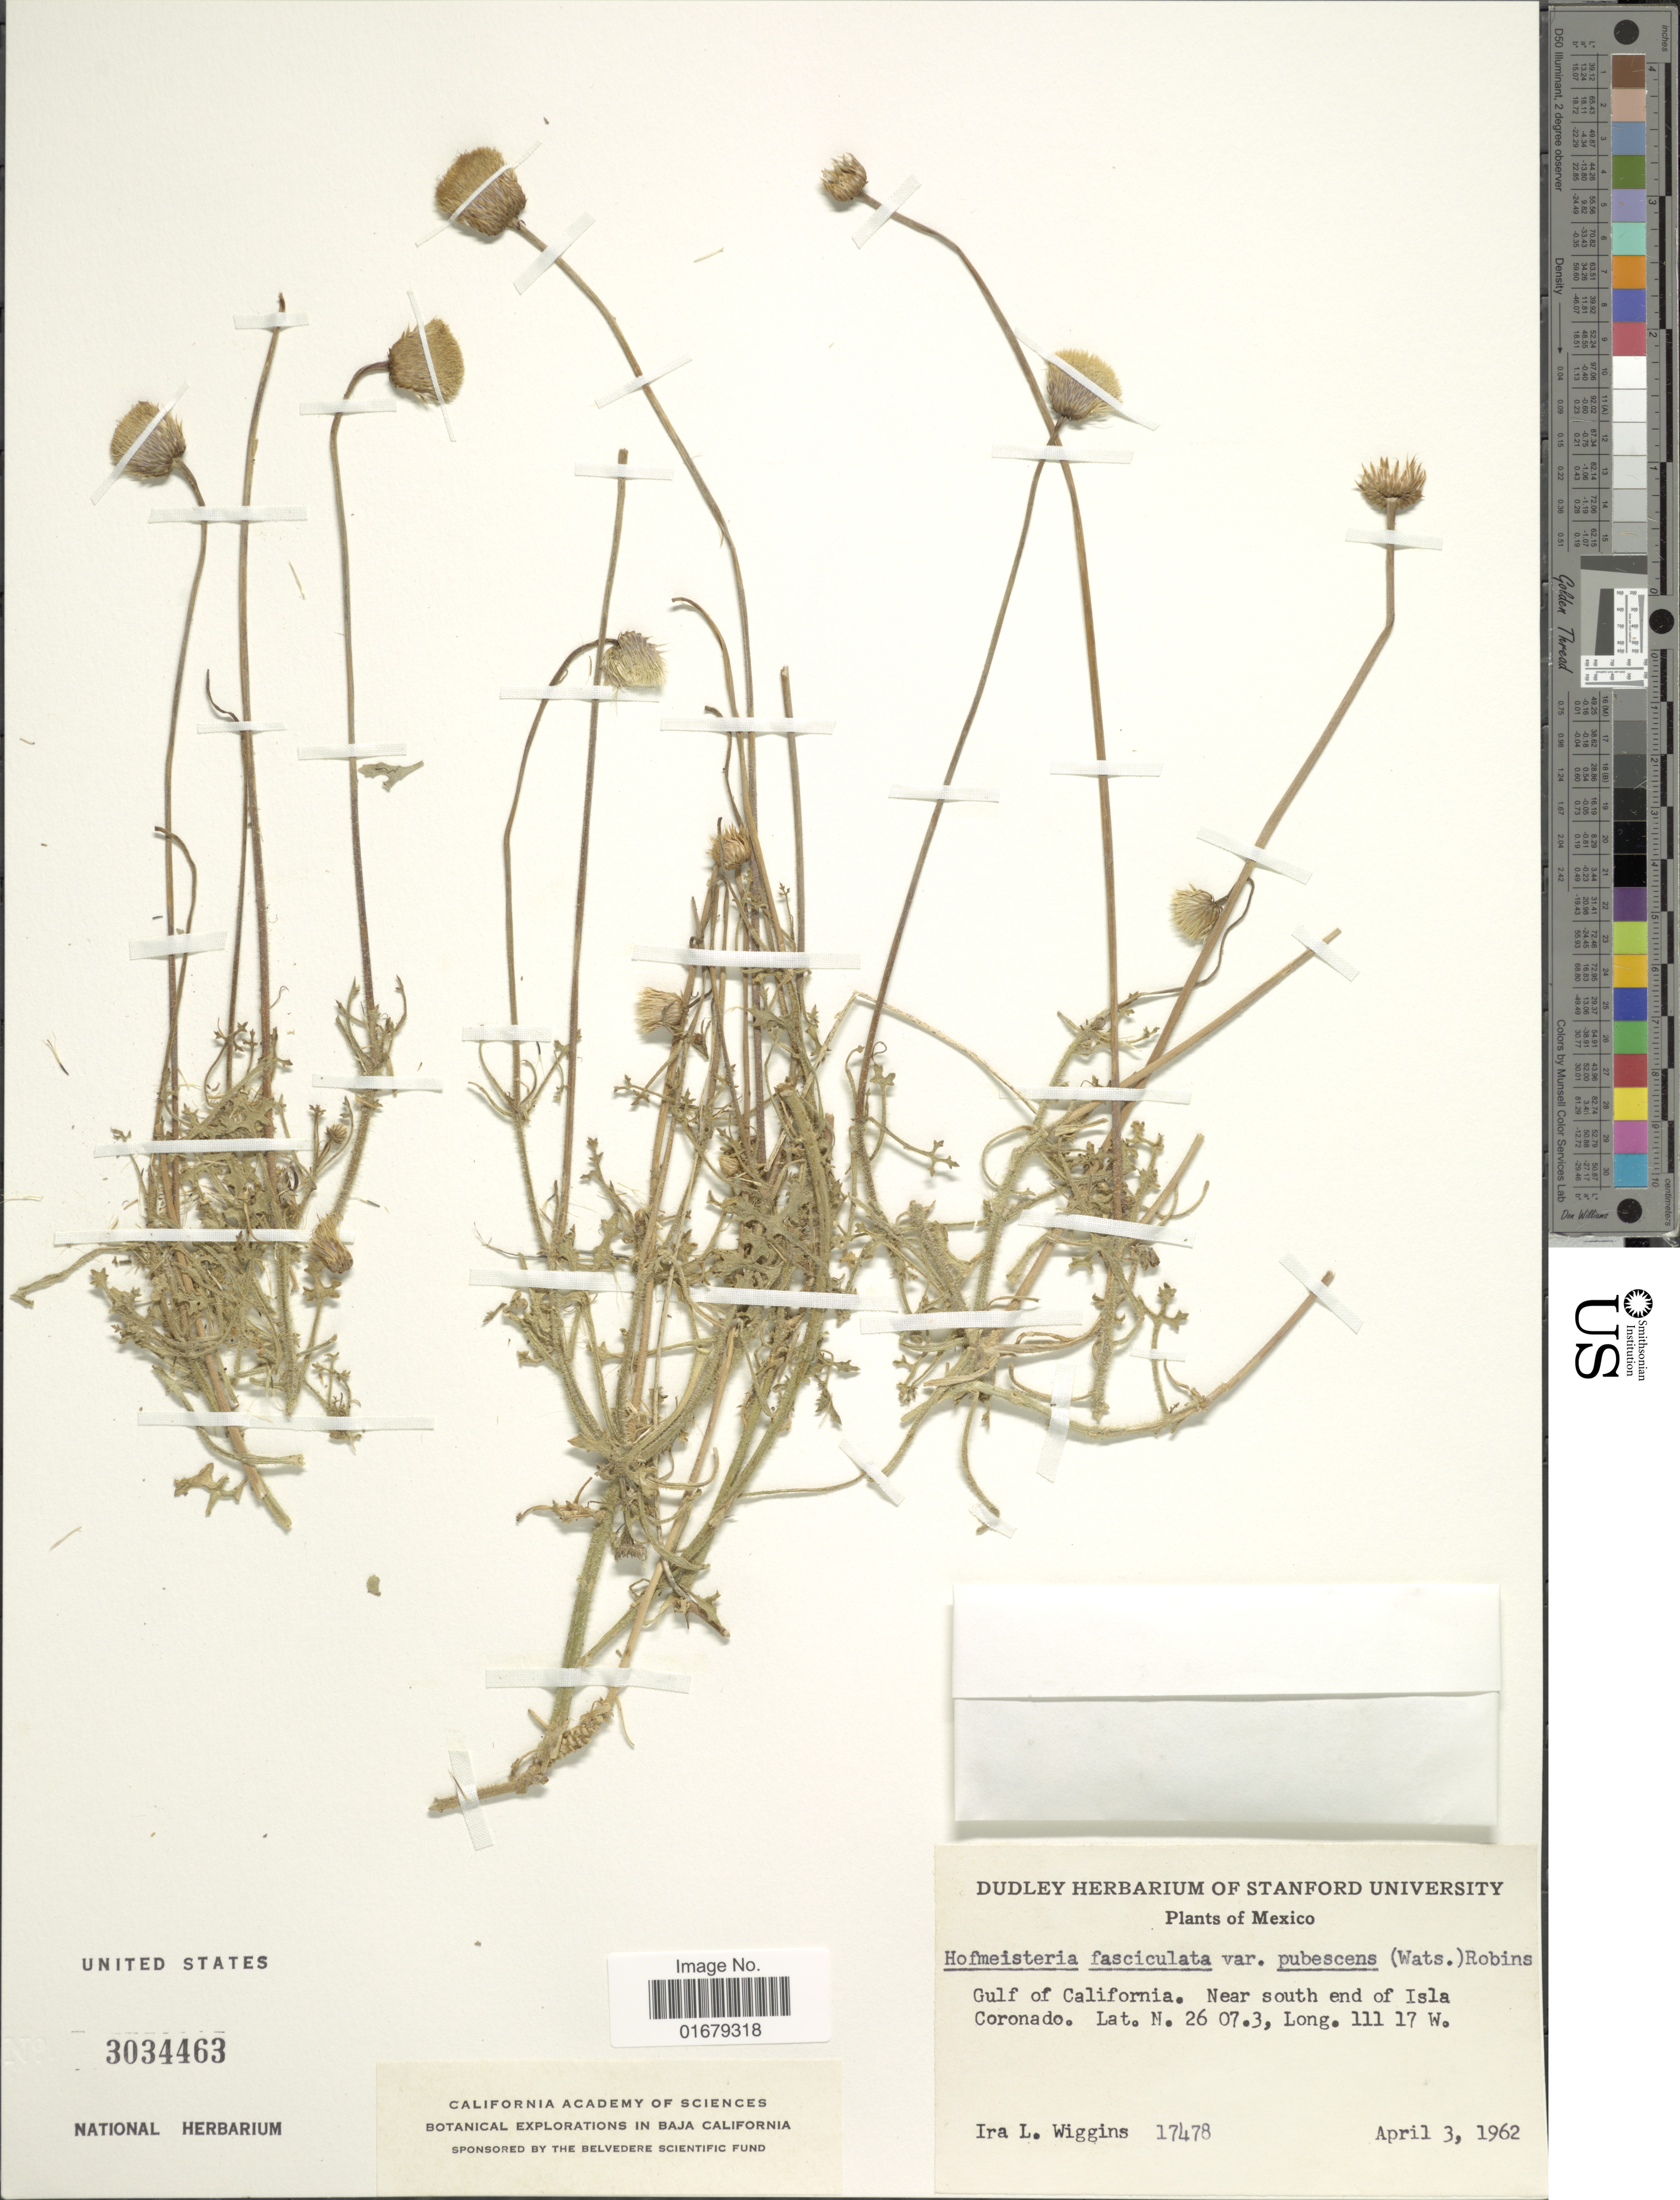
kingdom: Plantae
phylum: Tracheophyta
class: Magnoliopsida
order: Asterales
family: Asteraceae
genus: Hofmeisteria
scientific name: Hofmeisteria fasciculata var. pubescens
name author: (S. Watson) B.L. Rob.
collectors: I. L. Wiggins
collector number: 17478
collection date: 1962-04-03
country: Mexico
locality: Gulf of California, Near south end of Isla Coronado.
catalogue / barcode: US 3034463